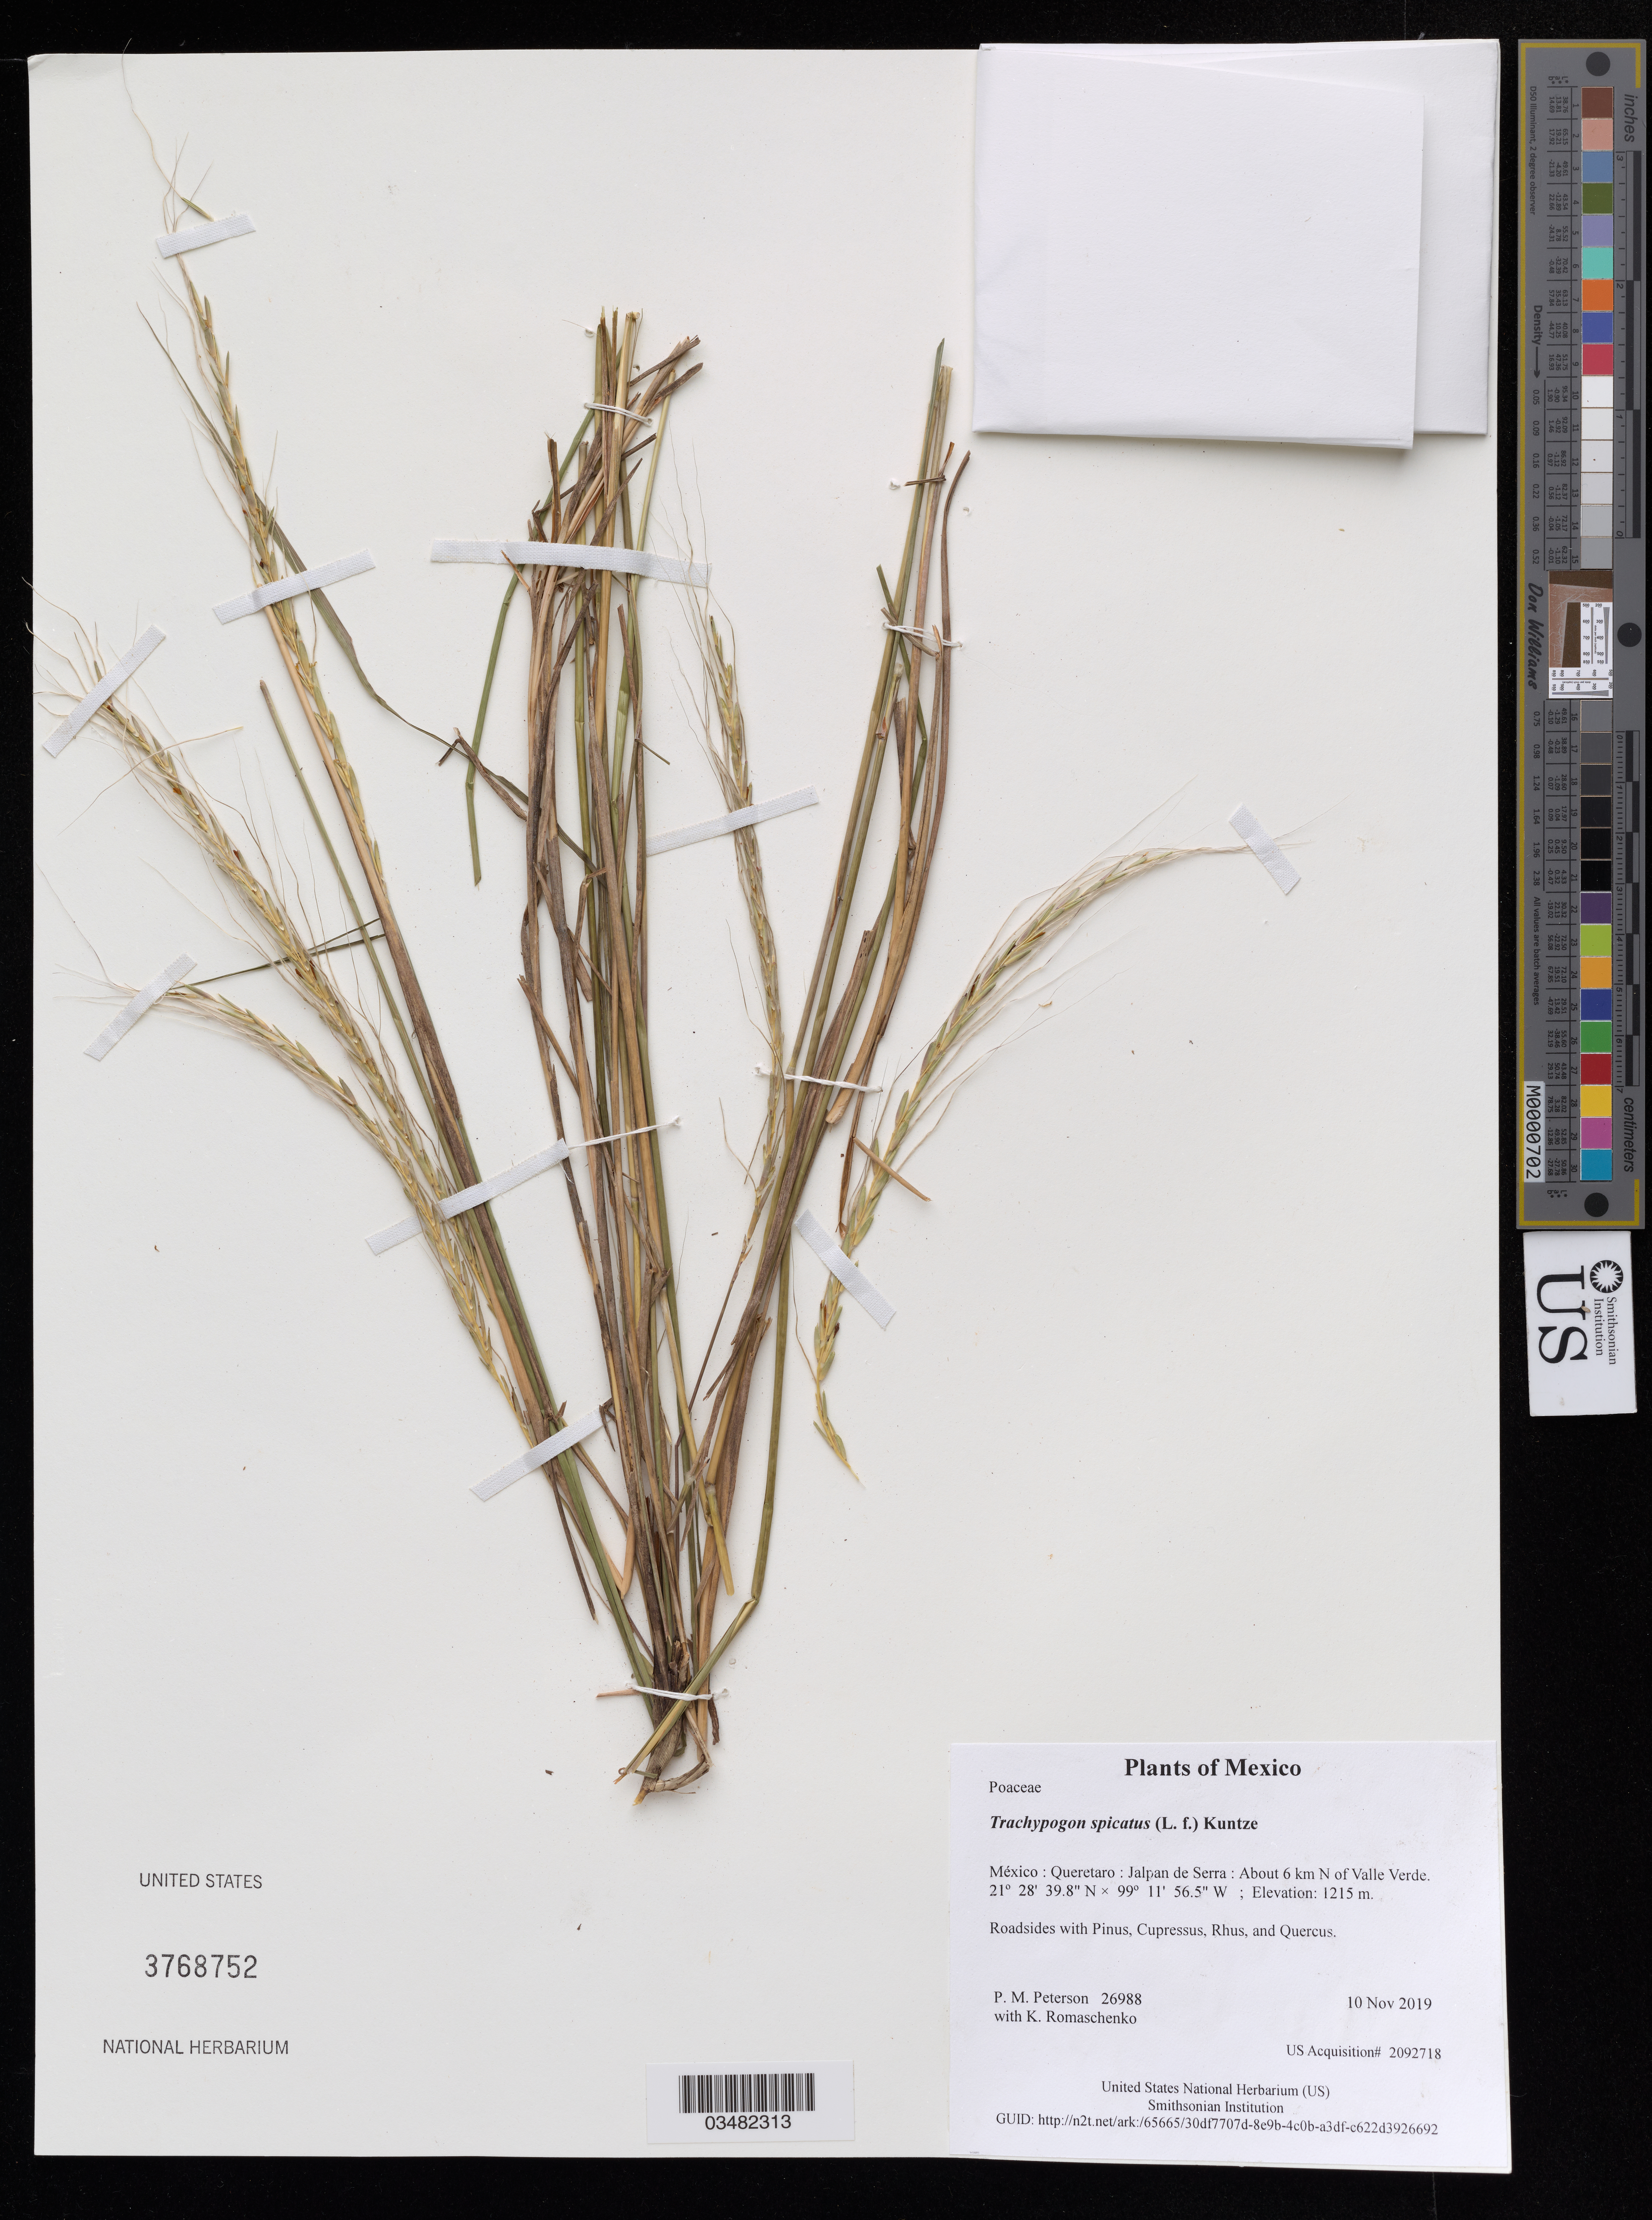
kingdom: Plantae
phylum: Tracheophyta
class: Liliopsida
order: Poales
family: Poaceae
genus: Trachypogon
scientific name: Trachypogon spicatus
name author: (L. f.) Kuntze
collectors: P. M. Peterson & K. Romaschenko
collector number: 26988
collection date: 2019-11-10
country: México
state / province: Queretaro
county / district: Jalpan de Serra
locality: About 6 km N of Valle Verde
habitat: Roadsides with Pinus, Cupressus, Rhus, and Quercus.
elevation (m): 1215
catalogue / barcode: US 3768752